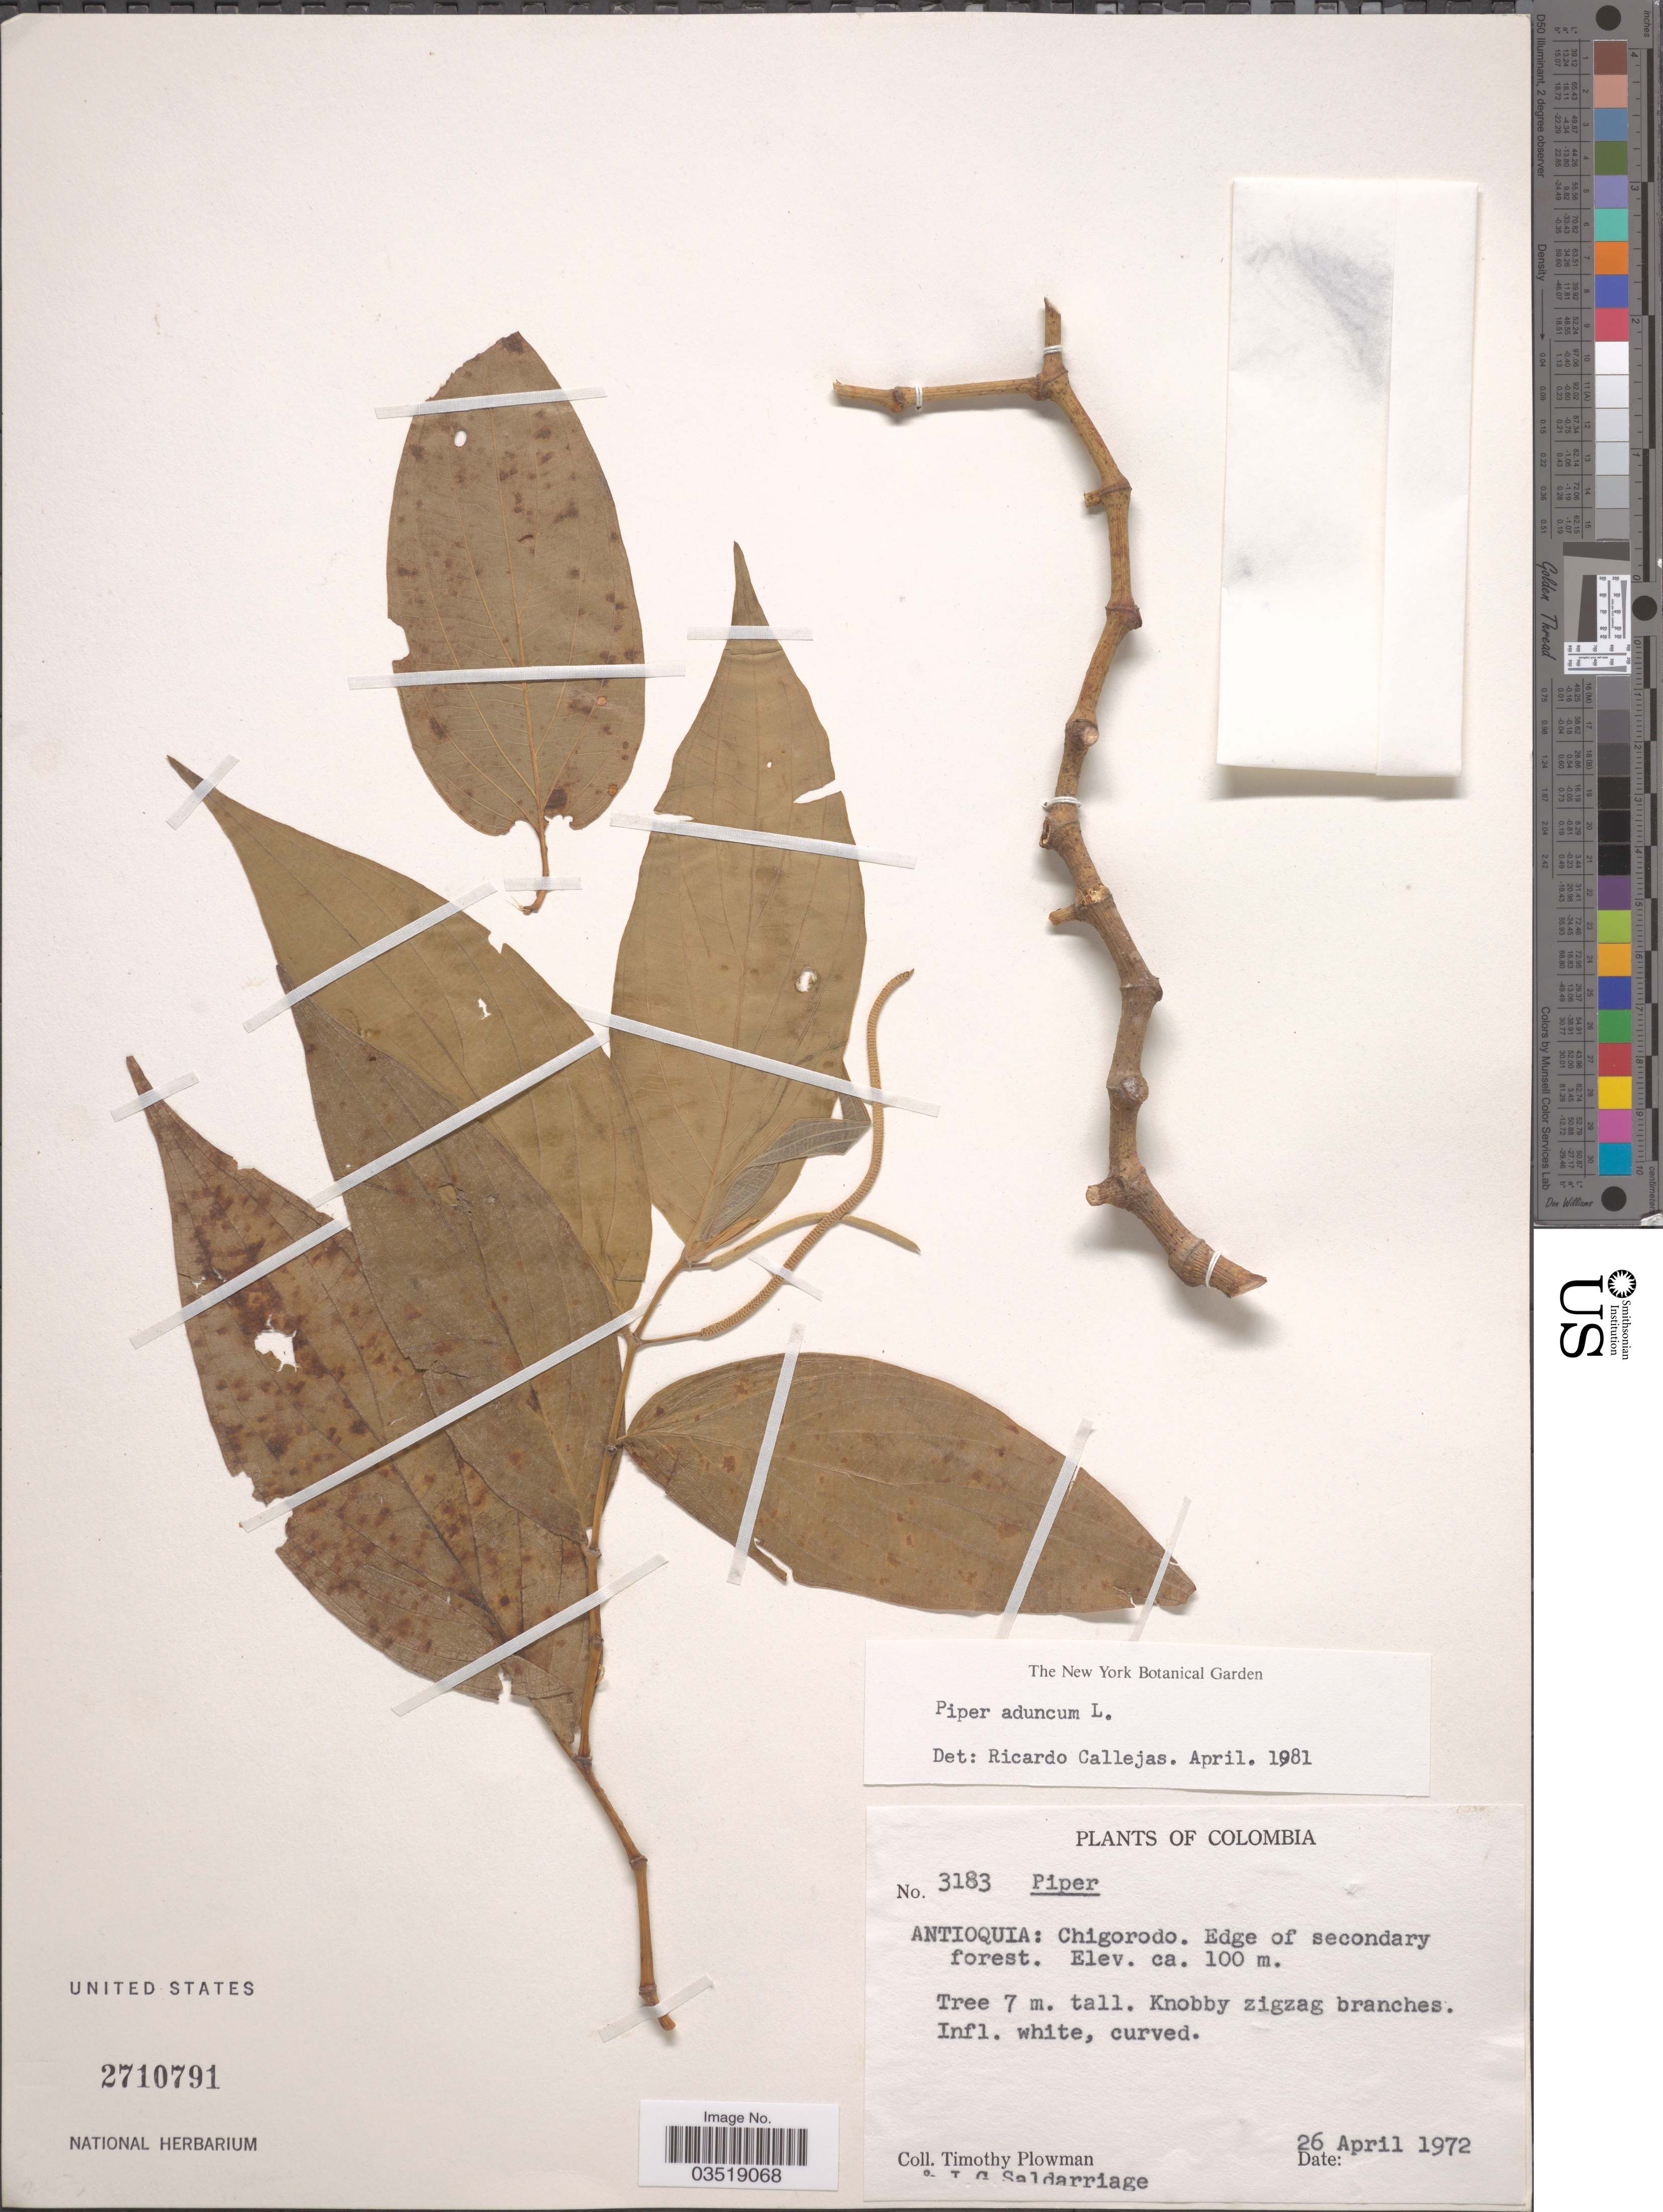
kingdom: Plantae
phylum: Tracheophyta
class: Magnoliopsida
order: Piperales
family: Piperaceae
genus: Piper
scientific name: Piper aduncum var. aduncum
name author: L.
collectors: T. Plowman & J. Saldarriaga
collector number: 3183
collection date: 1972-04-26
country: Colombia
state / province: Antioquia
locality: Chigorodo.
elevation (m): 100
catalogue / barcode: US 2710791